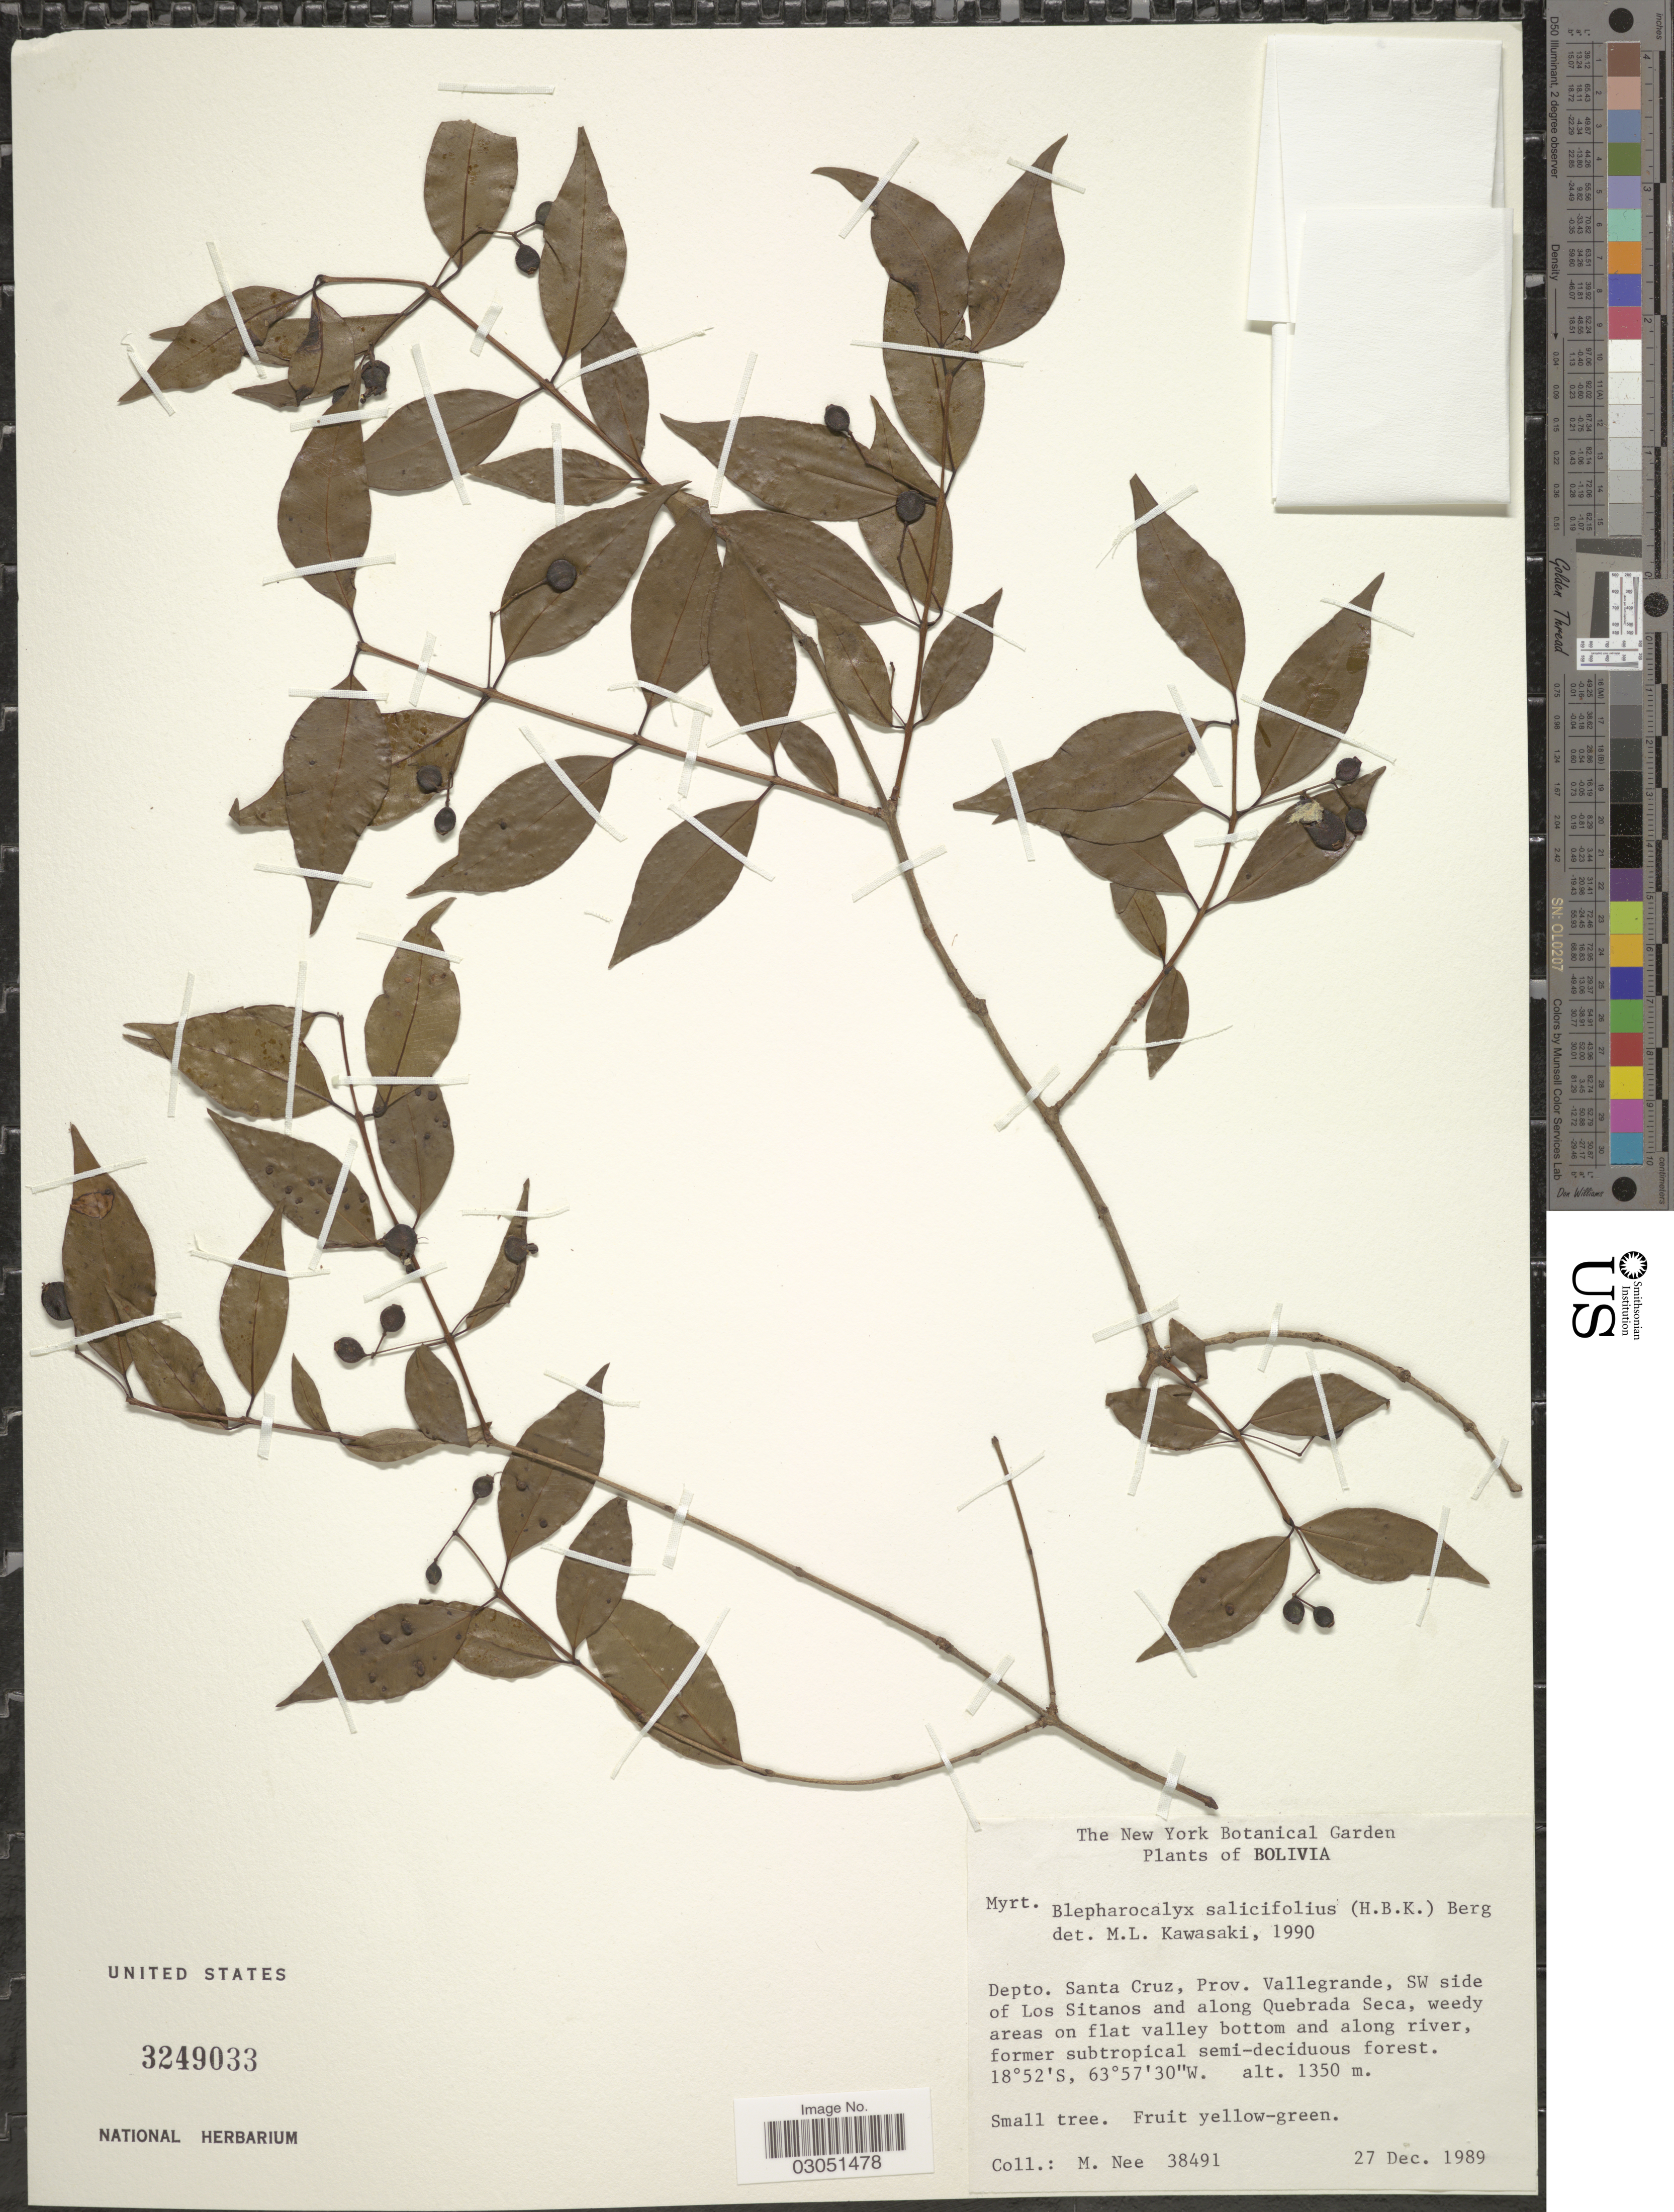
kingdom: Plantae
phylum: Tracheophyta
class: Magnoliopsida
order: Myrtales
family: Myrtaceae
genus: Blepharocalyx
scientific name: Blepharocalyx salicifolius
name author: (Kunth) O. Berg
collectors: M. Nee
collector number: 38491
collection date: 1989-12-27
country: Bolivia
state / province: Santa Cruz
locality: Depto. Santa Cruz, Prov. Vallegrande, SW side of Los Sitanos and along Quebrada Seca.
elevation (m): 1350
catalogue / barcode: US 3249033